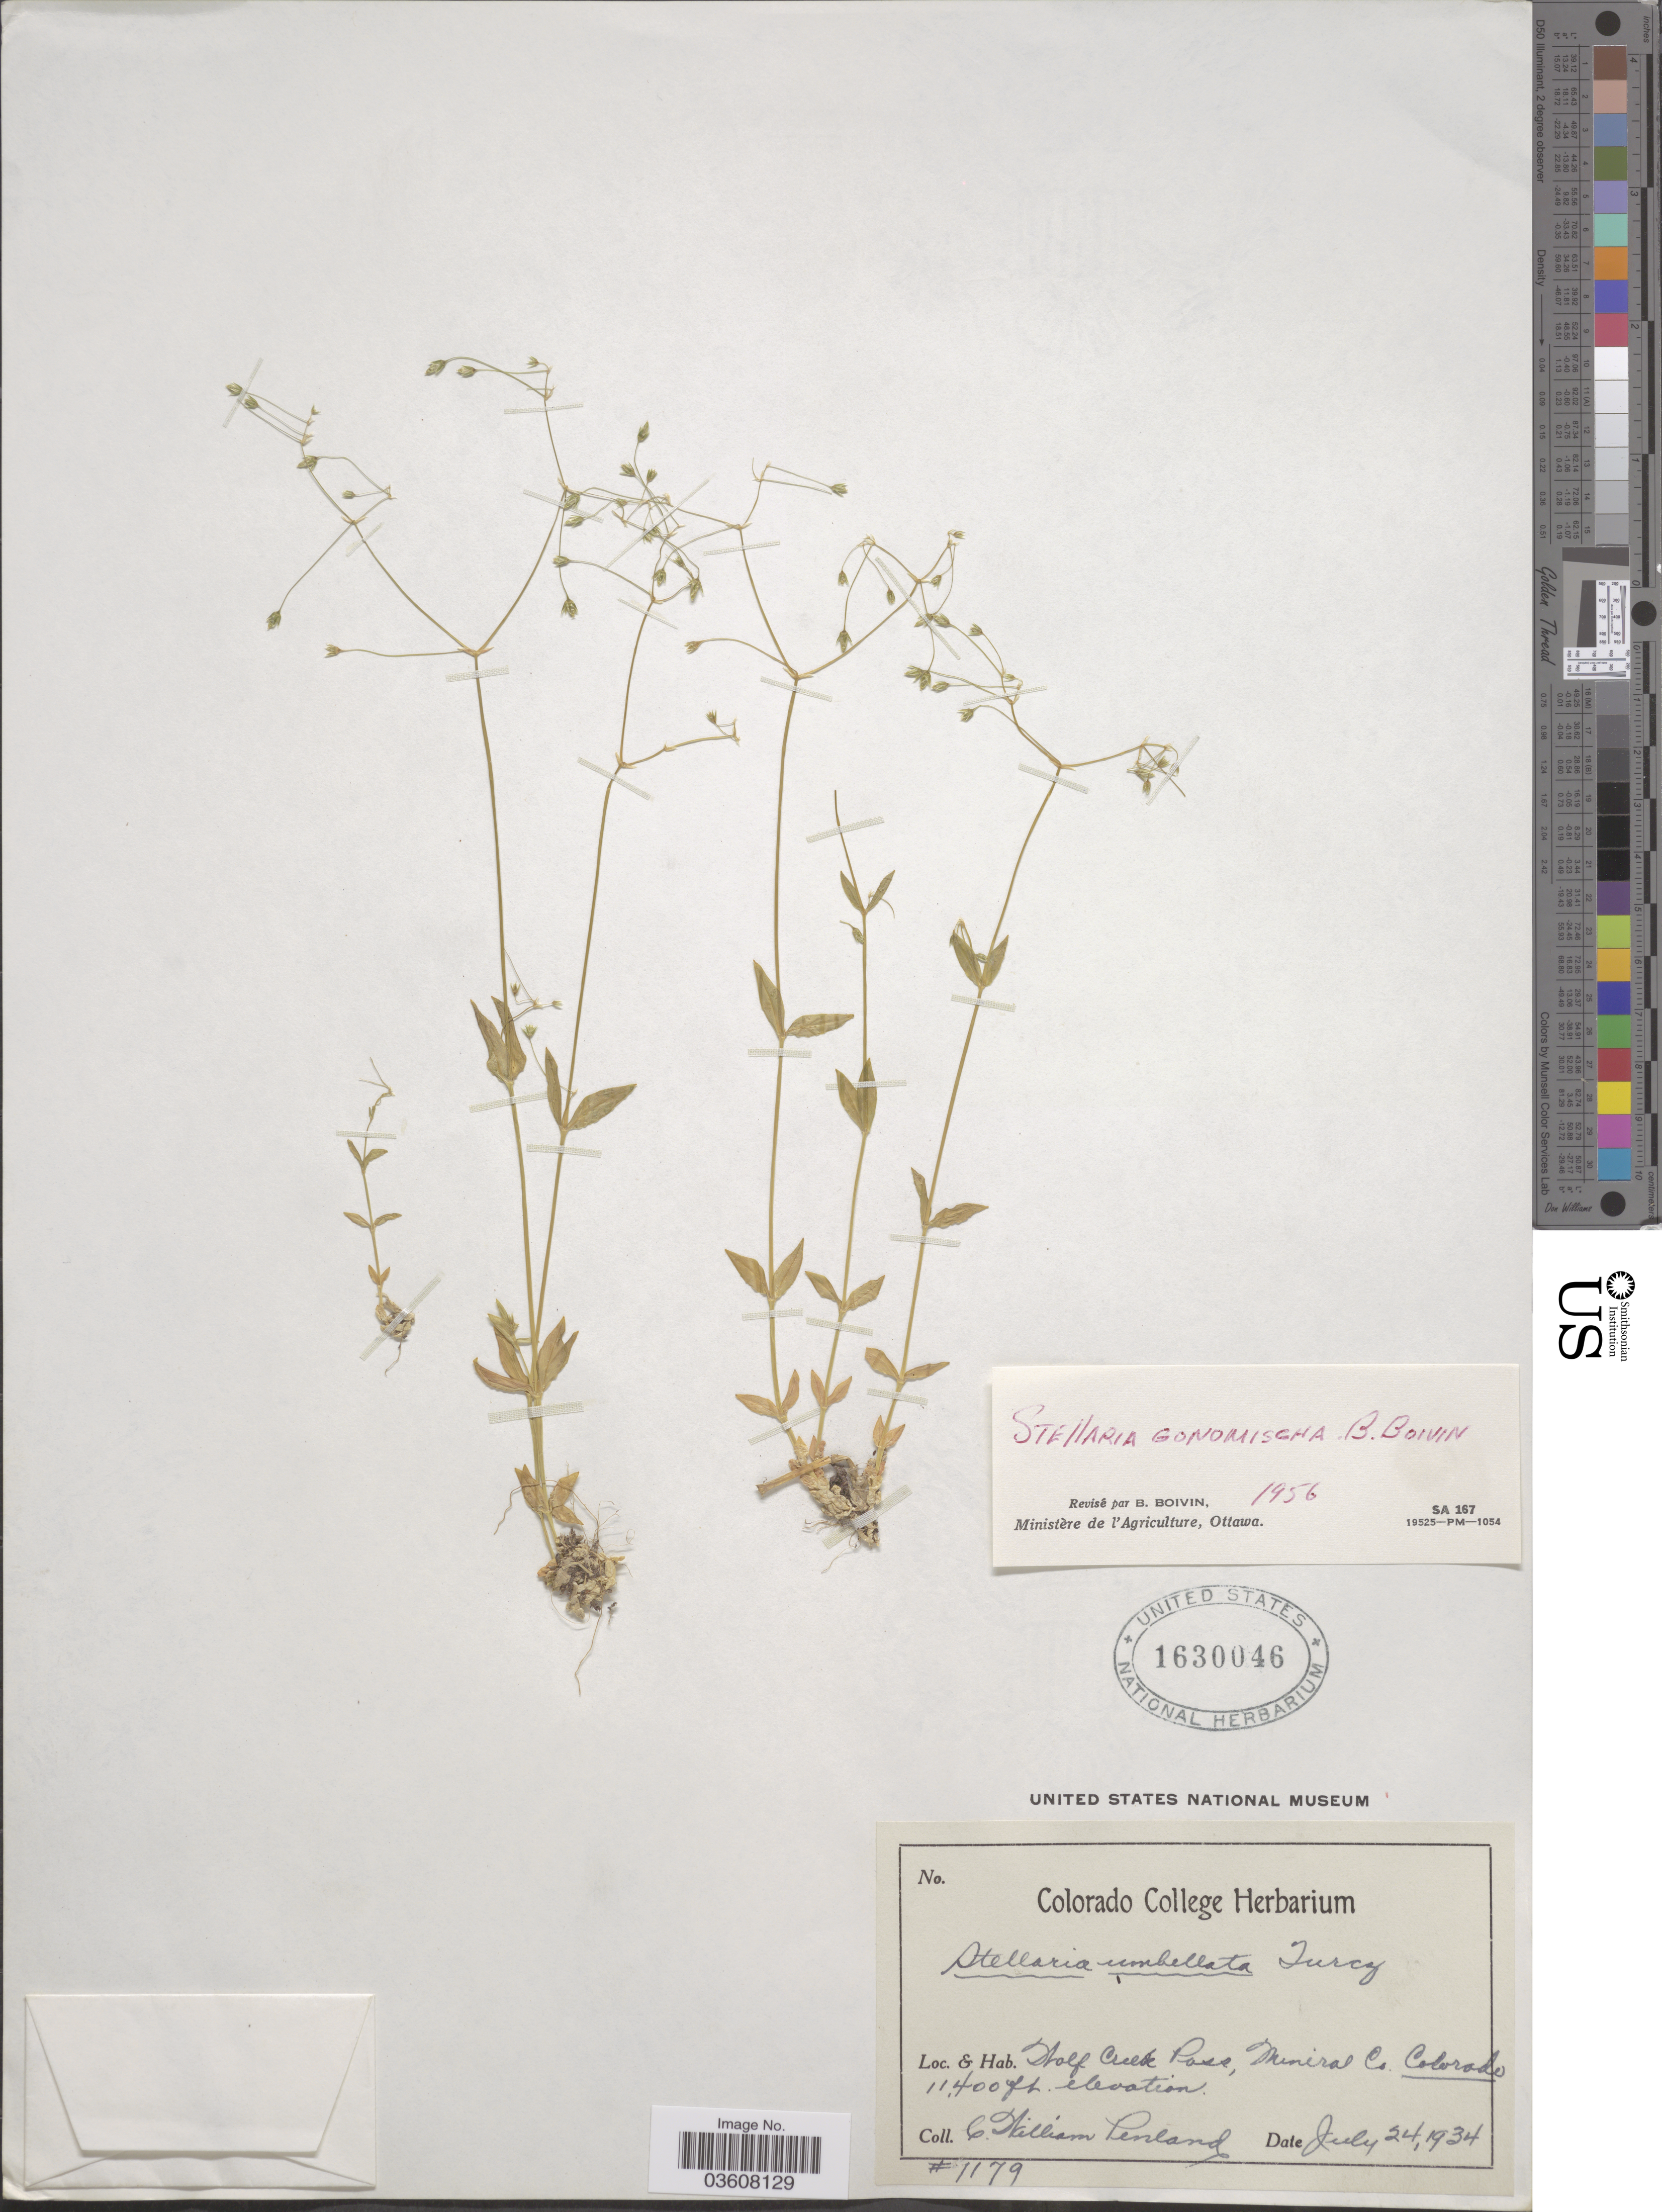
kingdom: Plantae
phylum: Tracheophyta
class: Magnoliopsida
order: Caryophyllales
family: Caryophyllaceae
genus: Stellaria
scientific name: Stellaria umbellata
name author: Turcz.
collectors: C. W. Penland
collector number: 1179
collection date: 1934-07-24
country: United States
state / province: Colorado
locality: Wolf Creek Pass, Mineral Co.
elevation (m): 3475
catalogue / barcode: US 1630046